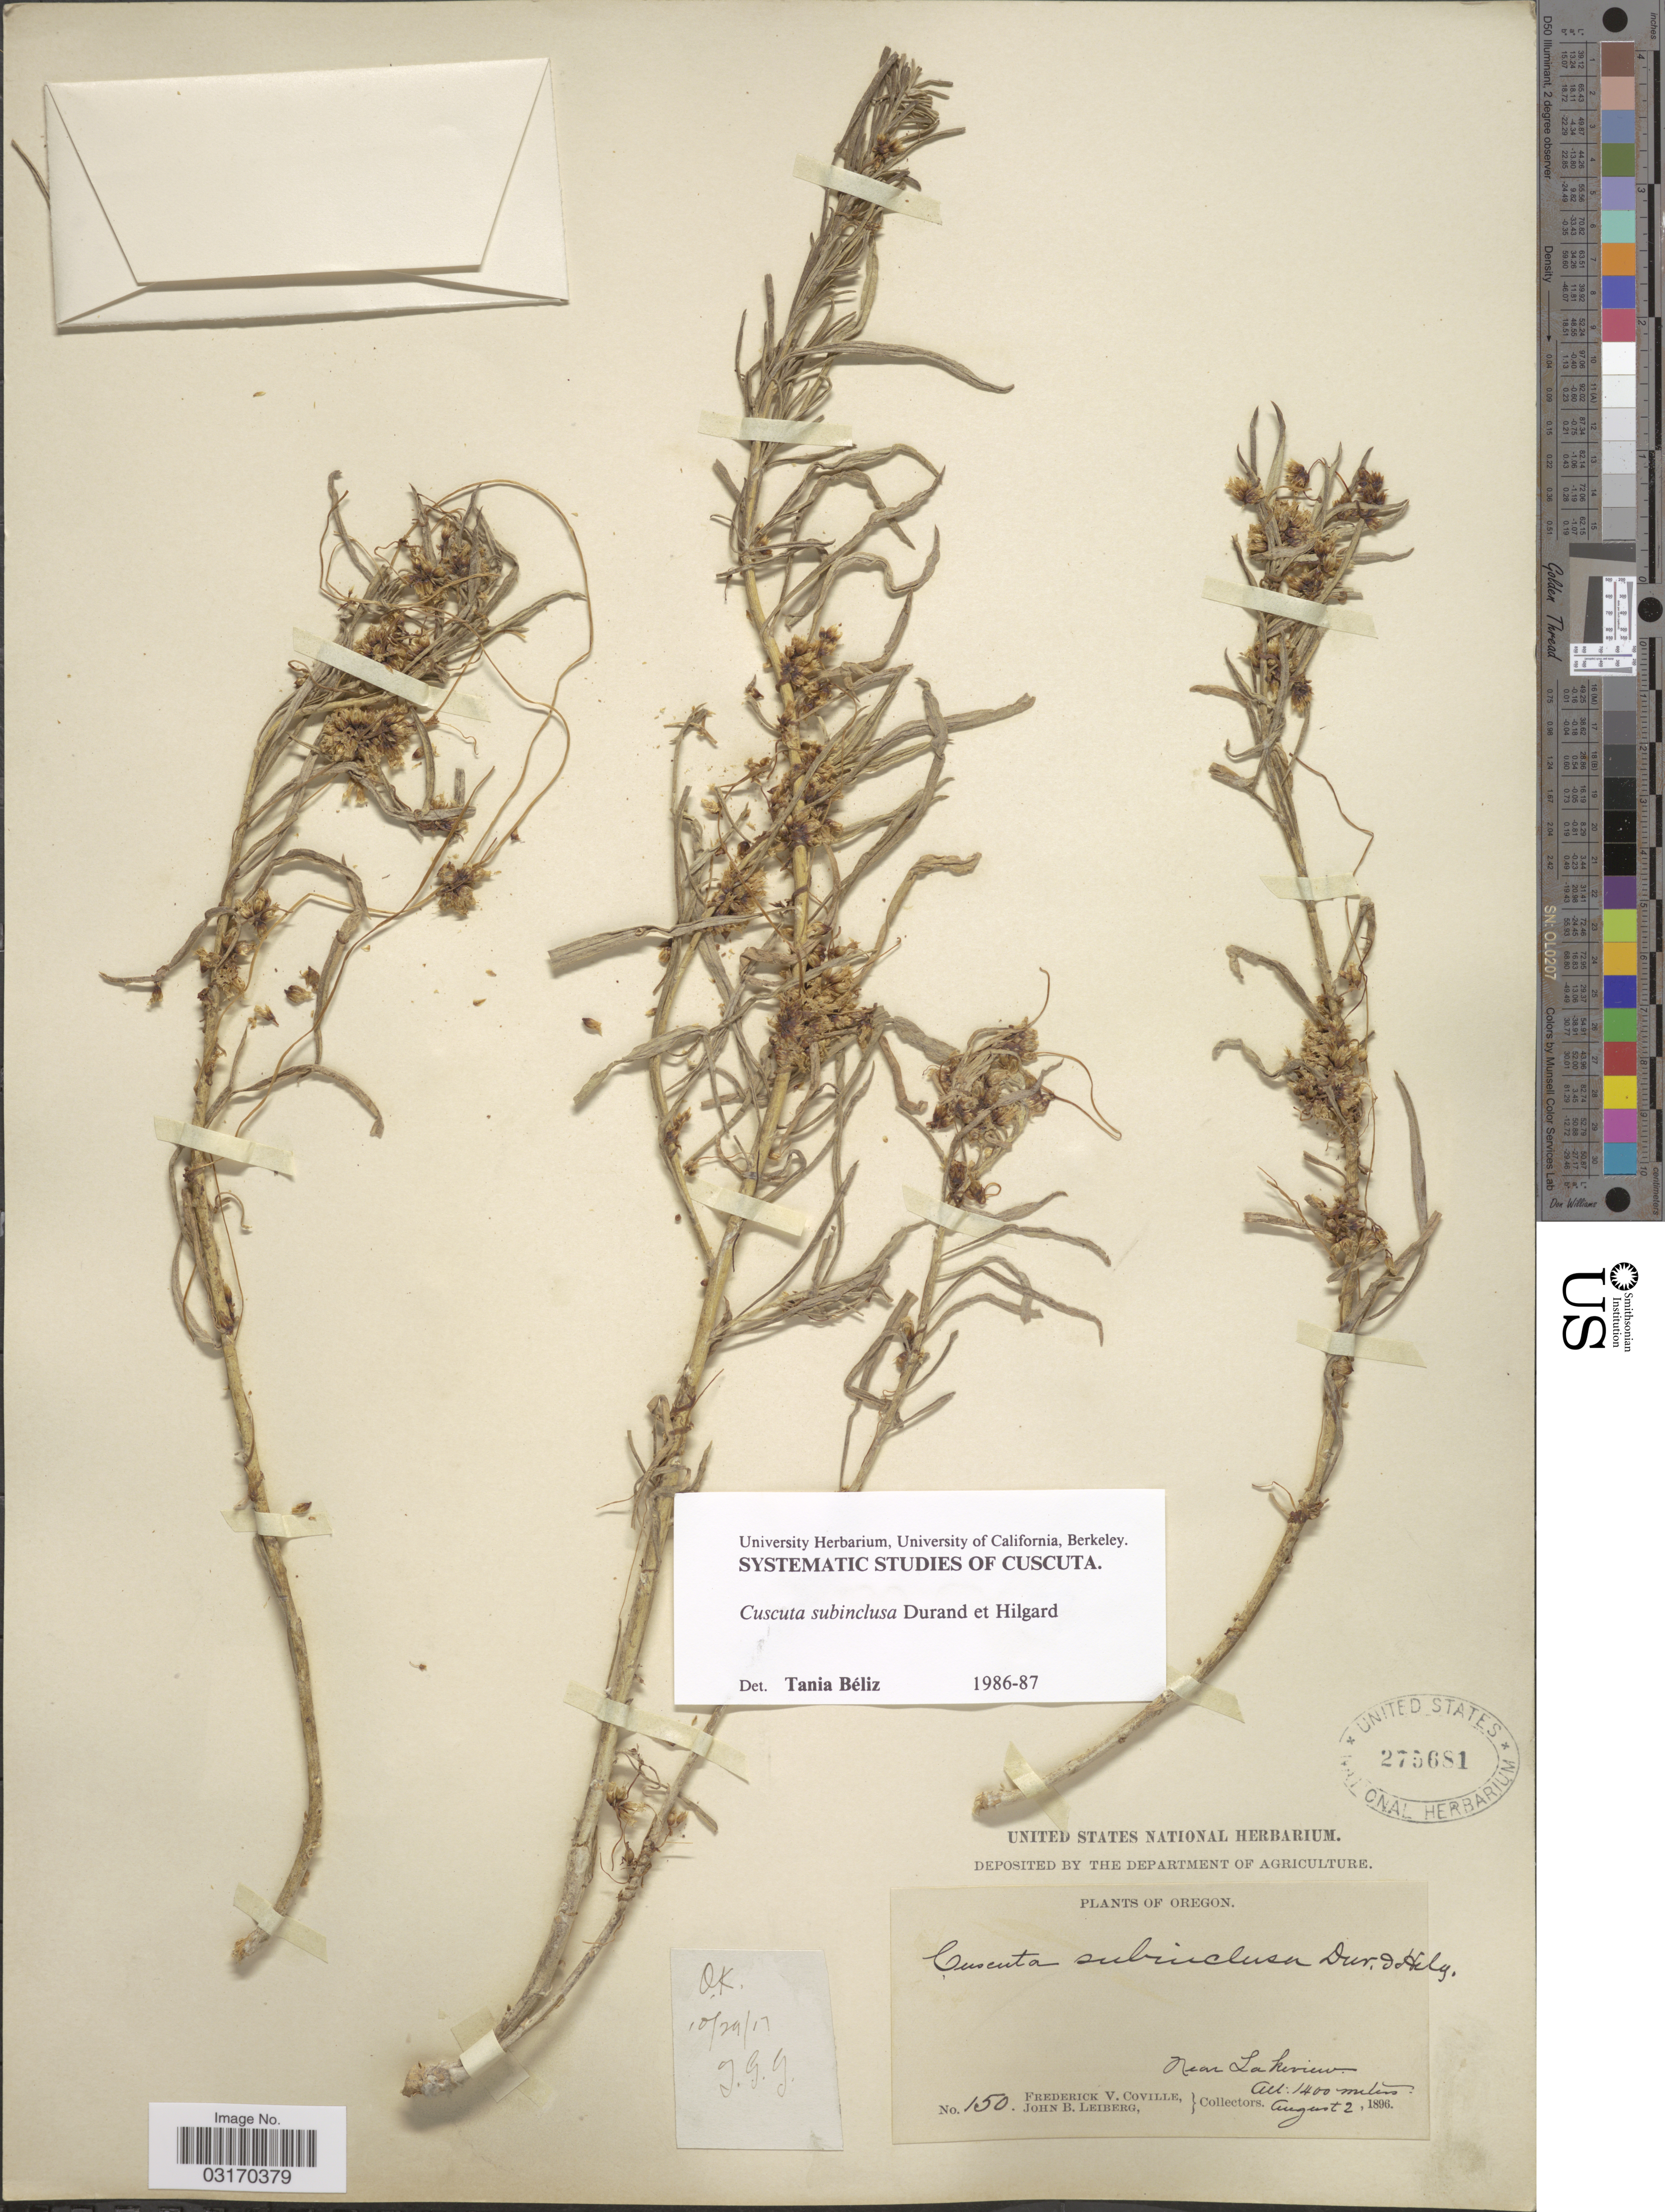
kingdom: Plantae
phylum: Tracheophyta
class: Magnoliopsida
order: Solanales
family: Convolvulaceae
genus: Cuscuta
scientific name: Cuscuta subinclusa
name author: Durand & Hilg.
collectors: F. V. Coville & J. B. Leiberg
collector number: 150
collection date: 1896-08-02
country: United States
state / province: Oregon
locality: Near Lakeview.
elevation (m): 1400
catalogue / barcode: US 275681